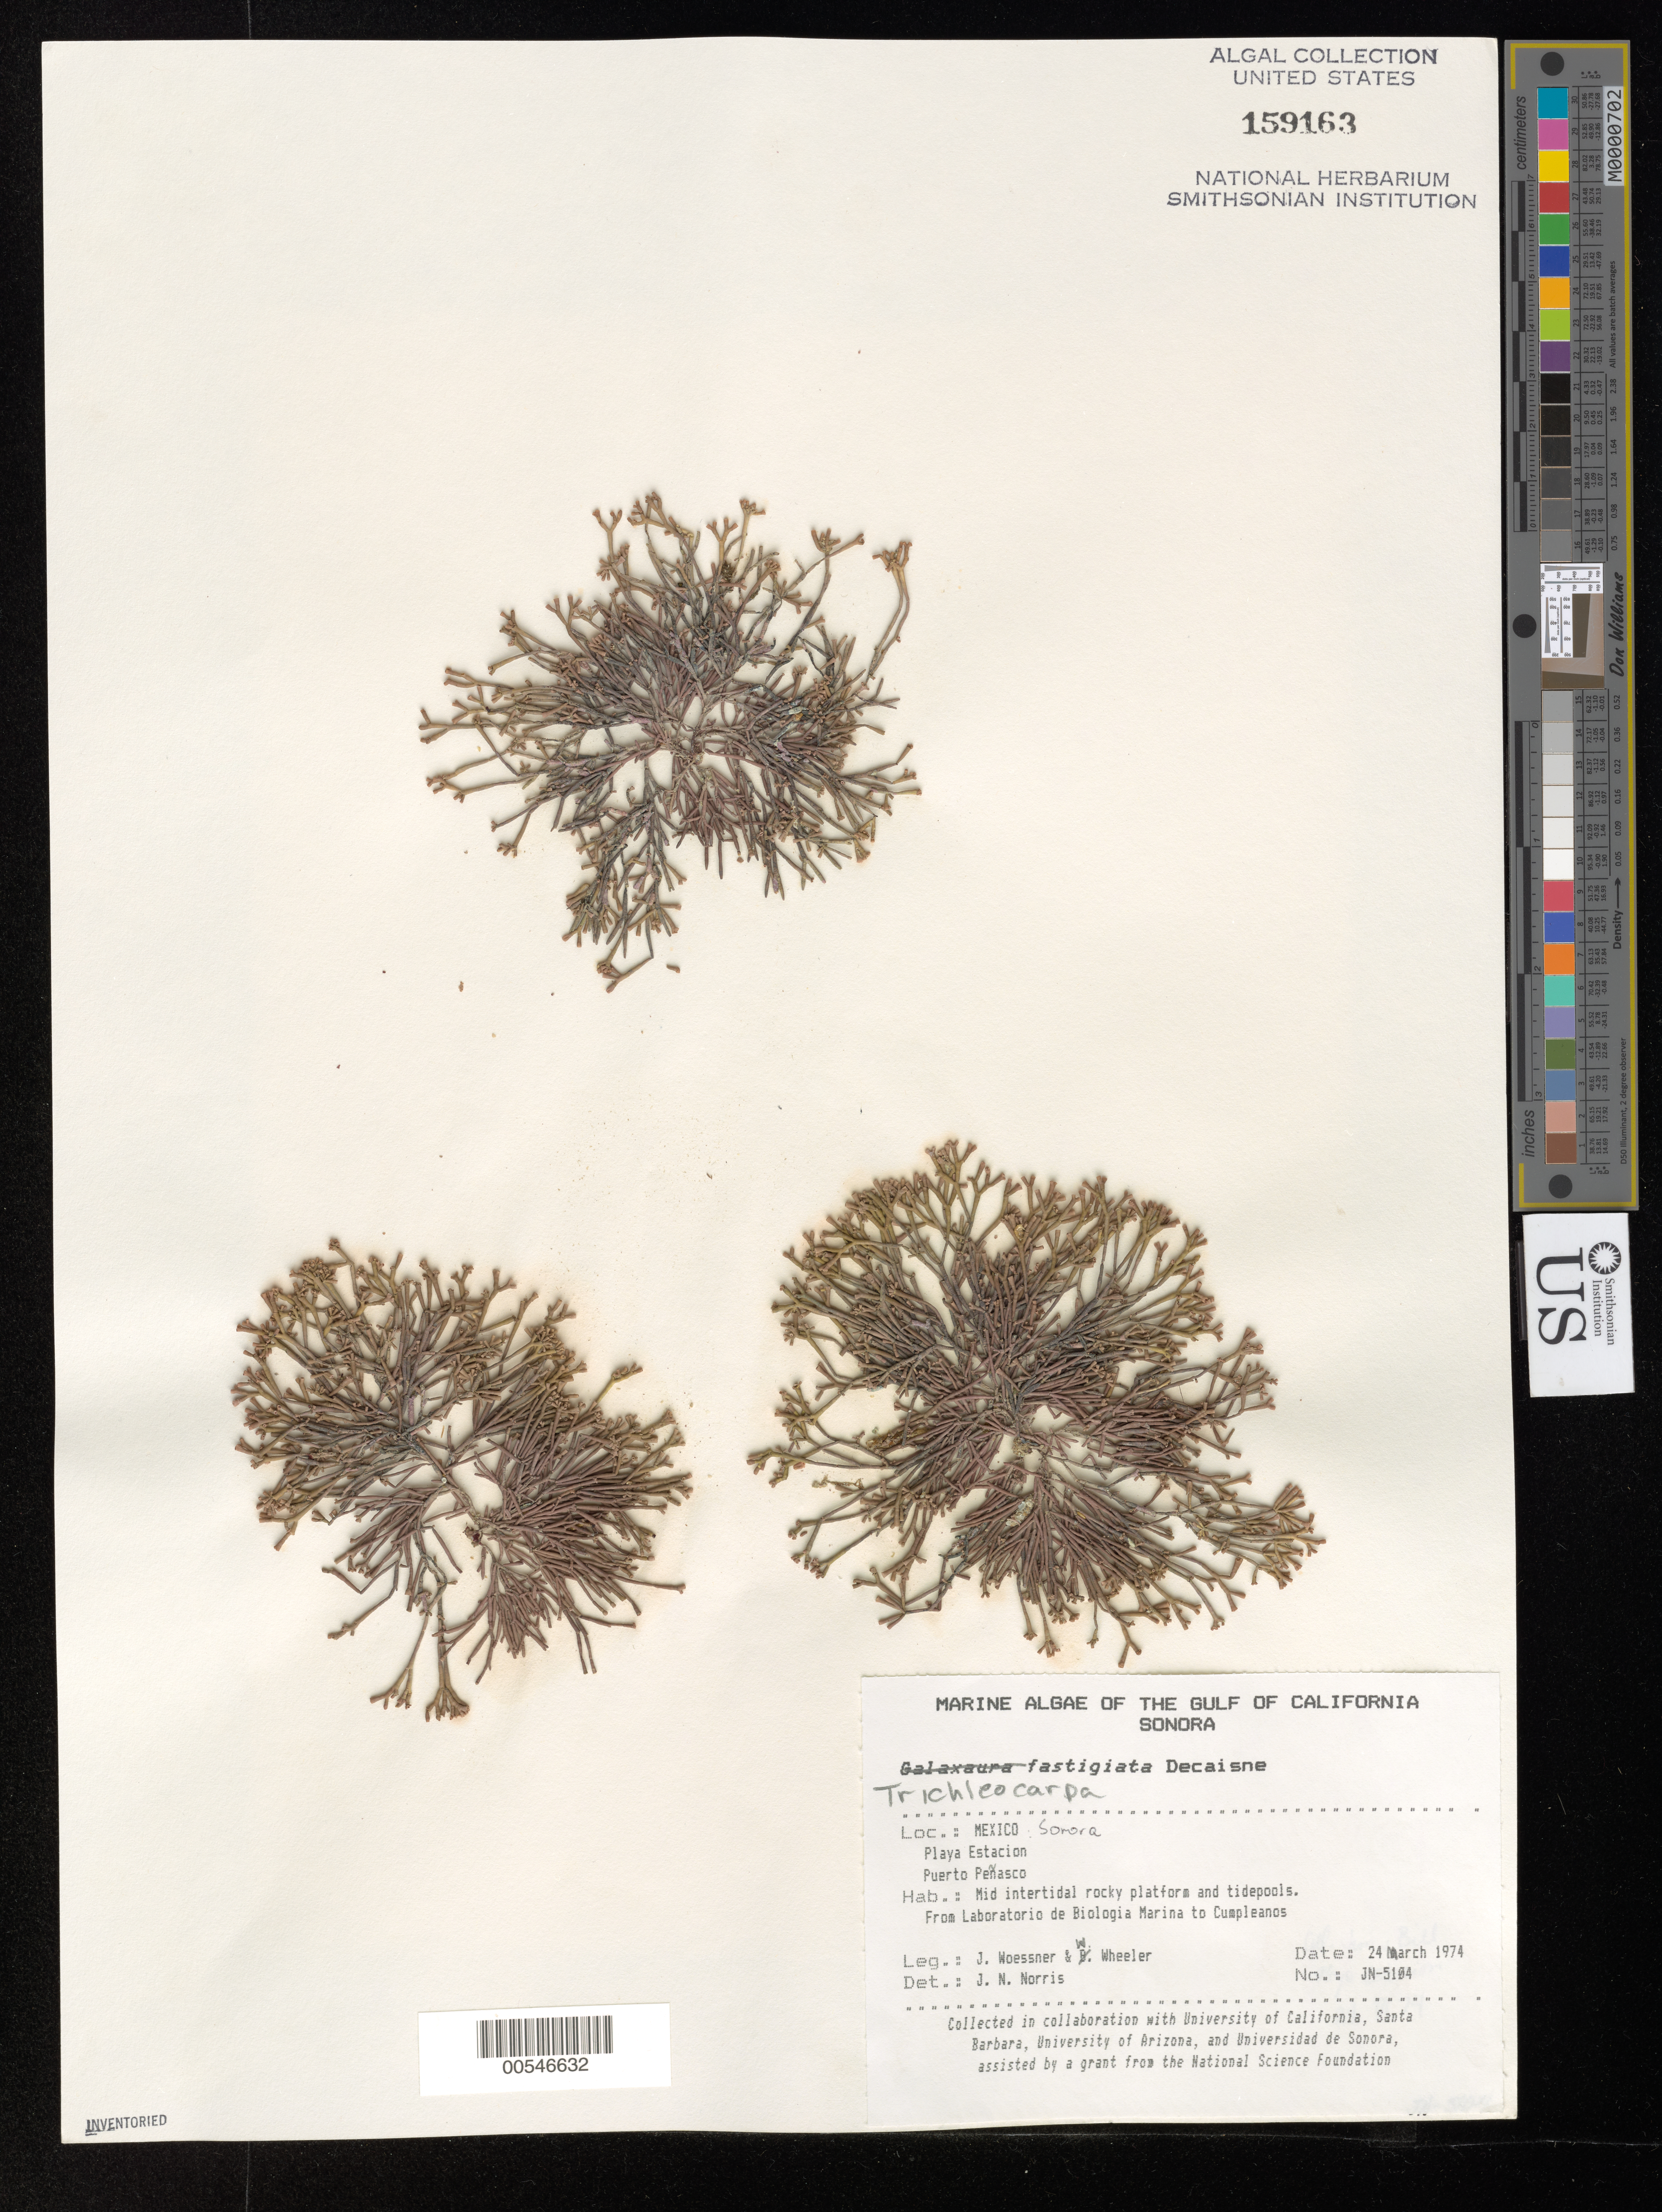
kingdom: Plantae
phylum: Rhodophyta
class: Florideophyceae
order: Nemaliales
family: Galaxauraceae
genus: Tricleocarpa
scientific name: Tricleocarpa fastigiata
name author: (Decne.) Huisman et al.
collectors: J. Woessner & W. Wheeler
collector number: Jn-5104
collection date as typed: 24 Mar 1974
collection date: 1974-03-24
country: Mexico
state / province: Sonora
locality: Playa Estacion, Puerto Penasco, from Laboratorio de Biologia Marina to Cumpleanos Tide Pool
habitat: Mid intertidal rocky platform and tidepools.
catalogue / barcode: US 159163